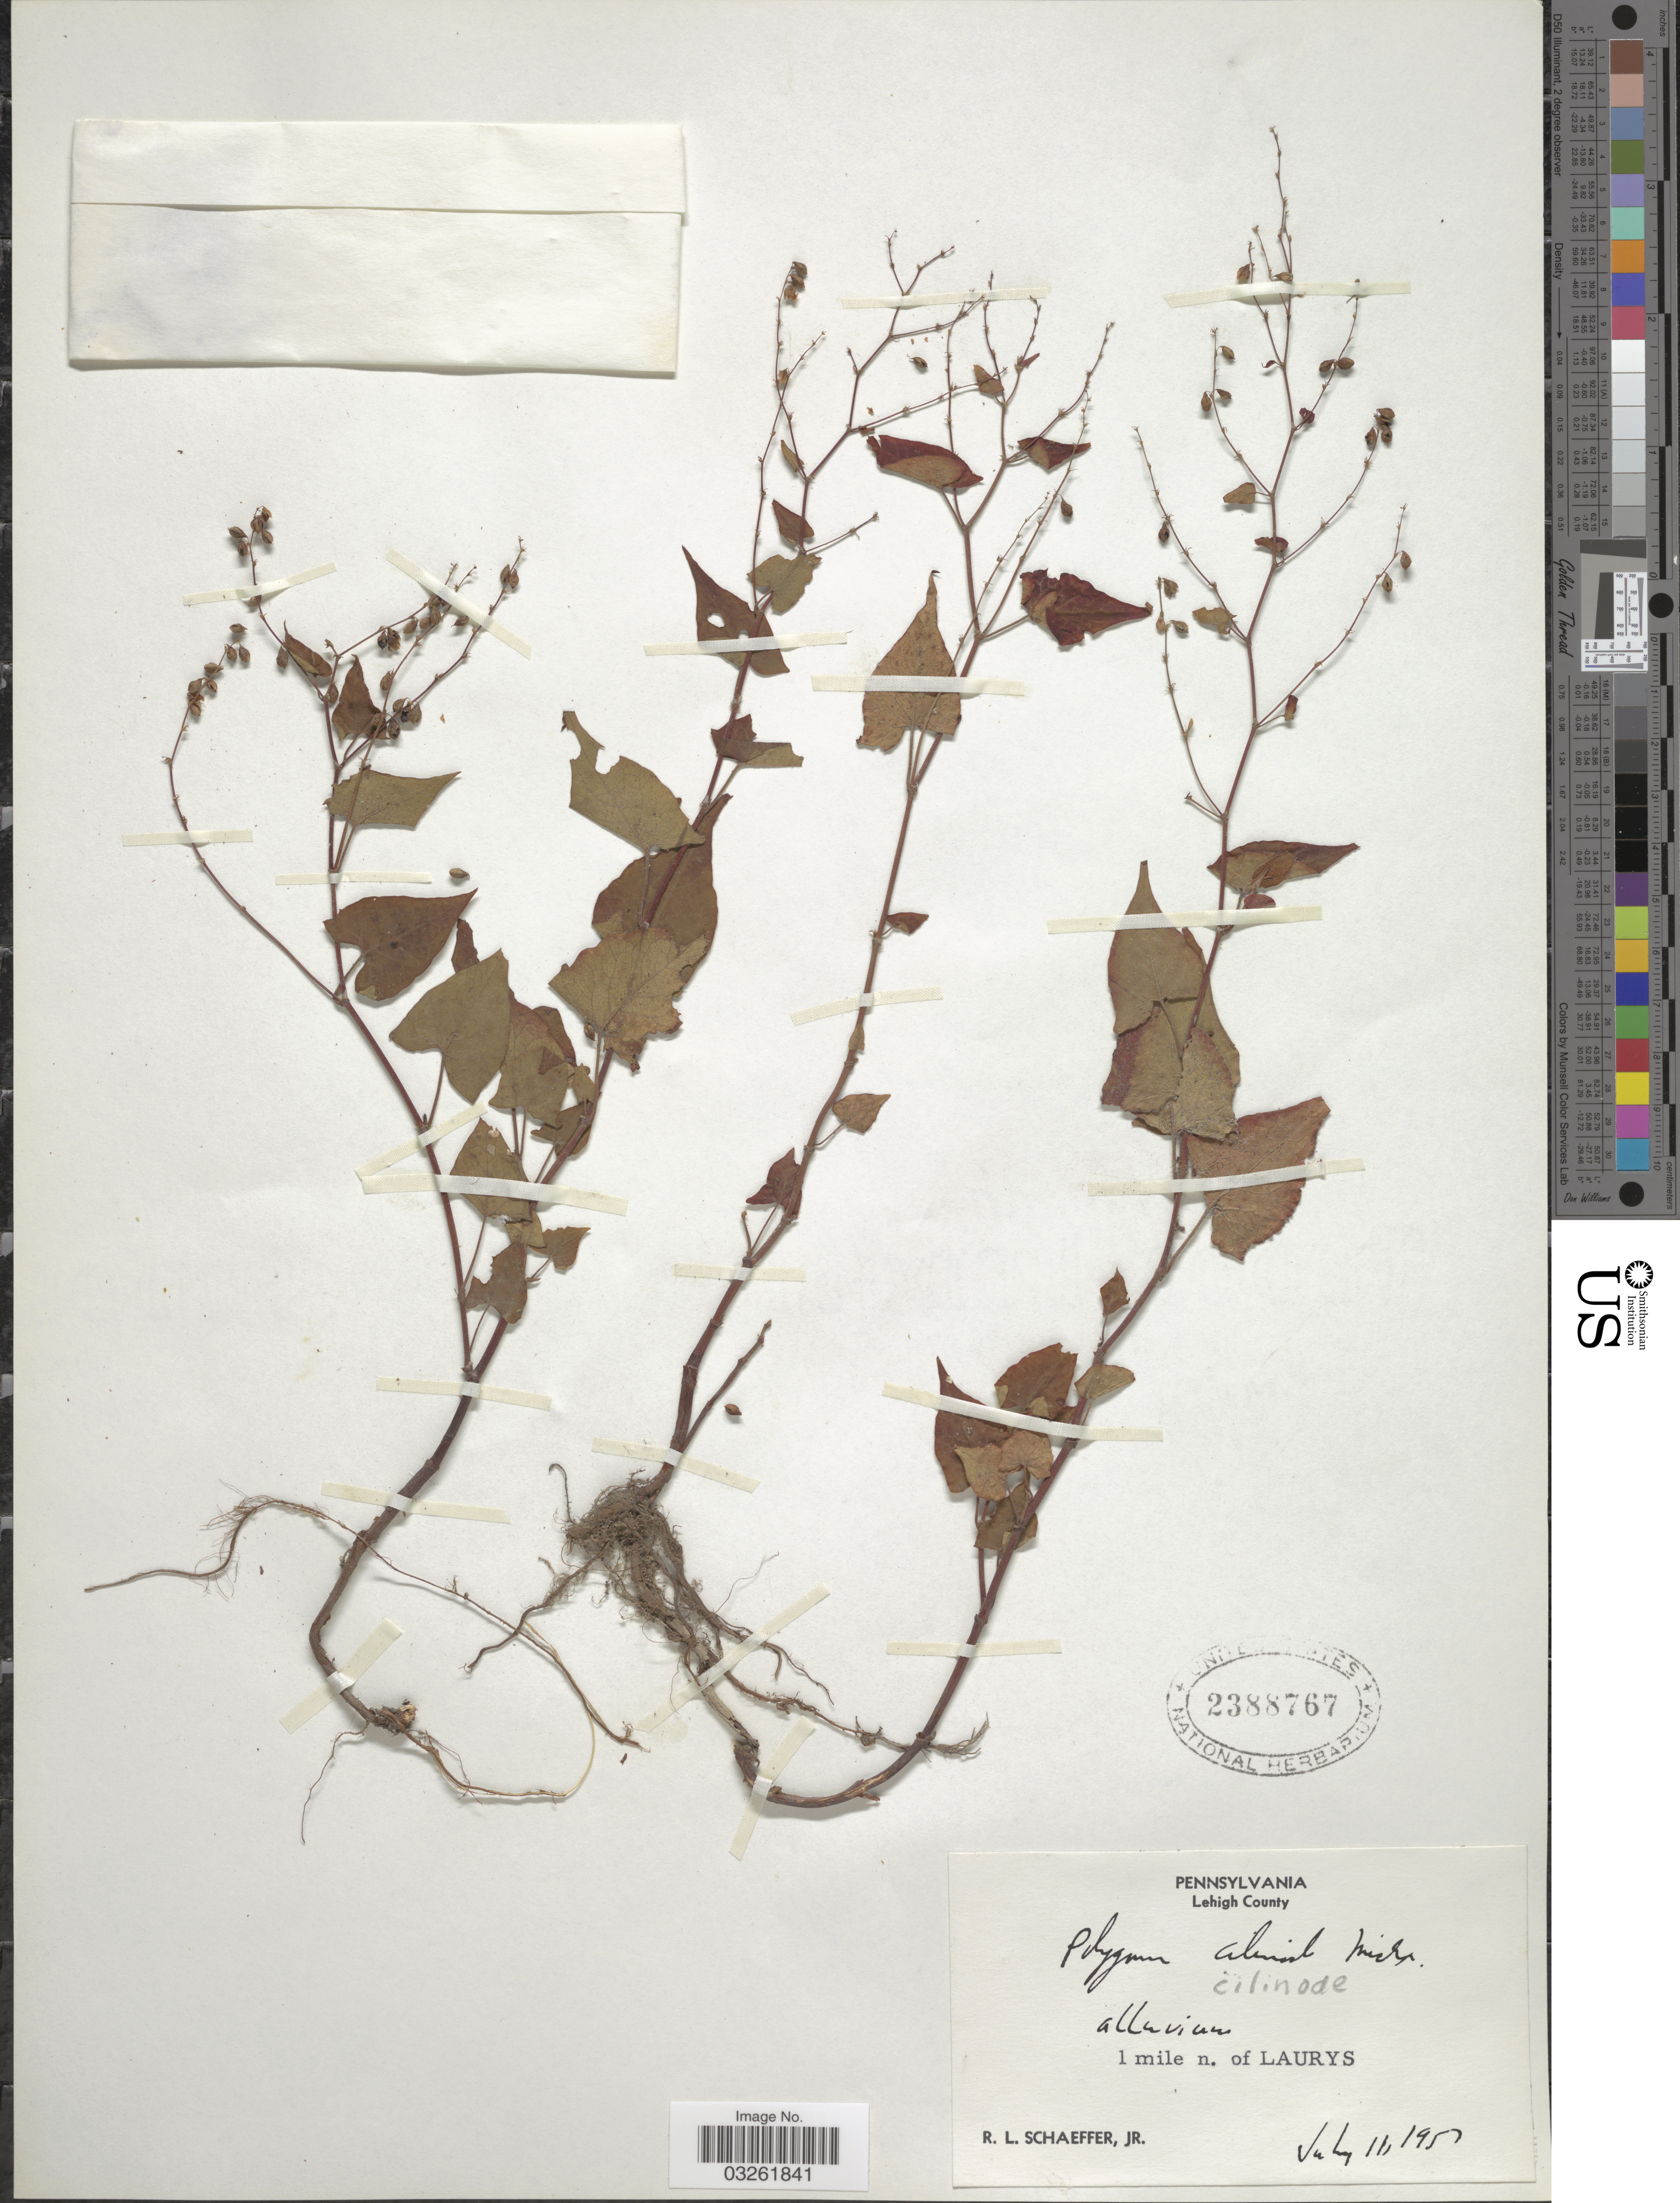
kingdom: Plantae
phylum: Tracheophyta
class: Magnoliopsida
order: Caryophyllales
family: Polygonaceae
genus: Fallopia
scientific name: Fallopia cilinodis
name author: (Michx.) Holub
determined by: Strong, M. T., (US), Smithsonian Institution - National Museum of Natural History (UNITED STATES)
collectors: R. L. Schaeffer Jr.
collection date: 1957-07-11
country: United States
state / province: Pennsylvania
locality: Lehigh County. 1 mile n. of Laurys.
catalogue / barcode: US 2388767